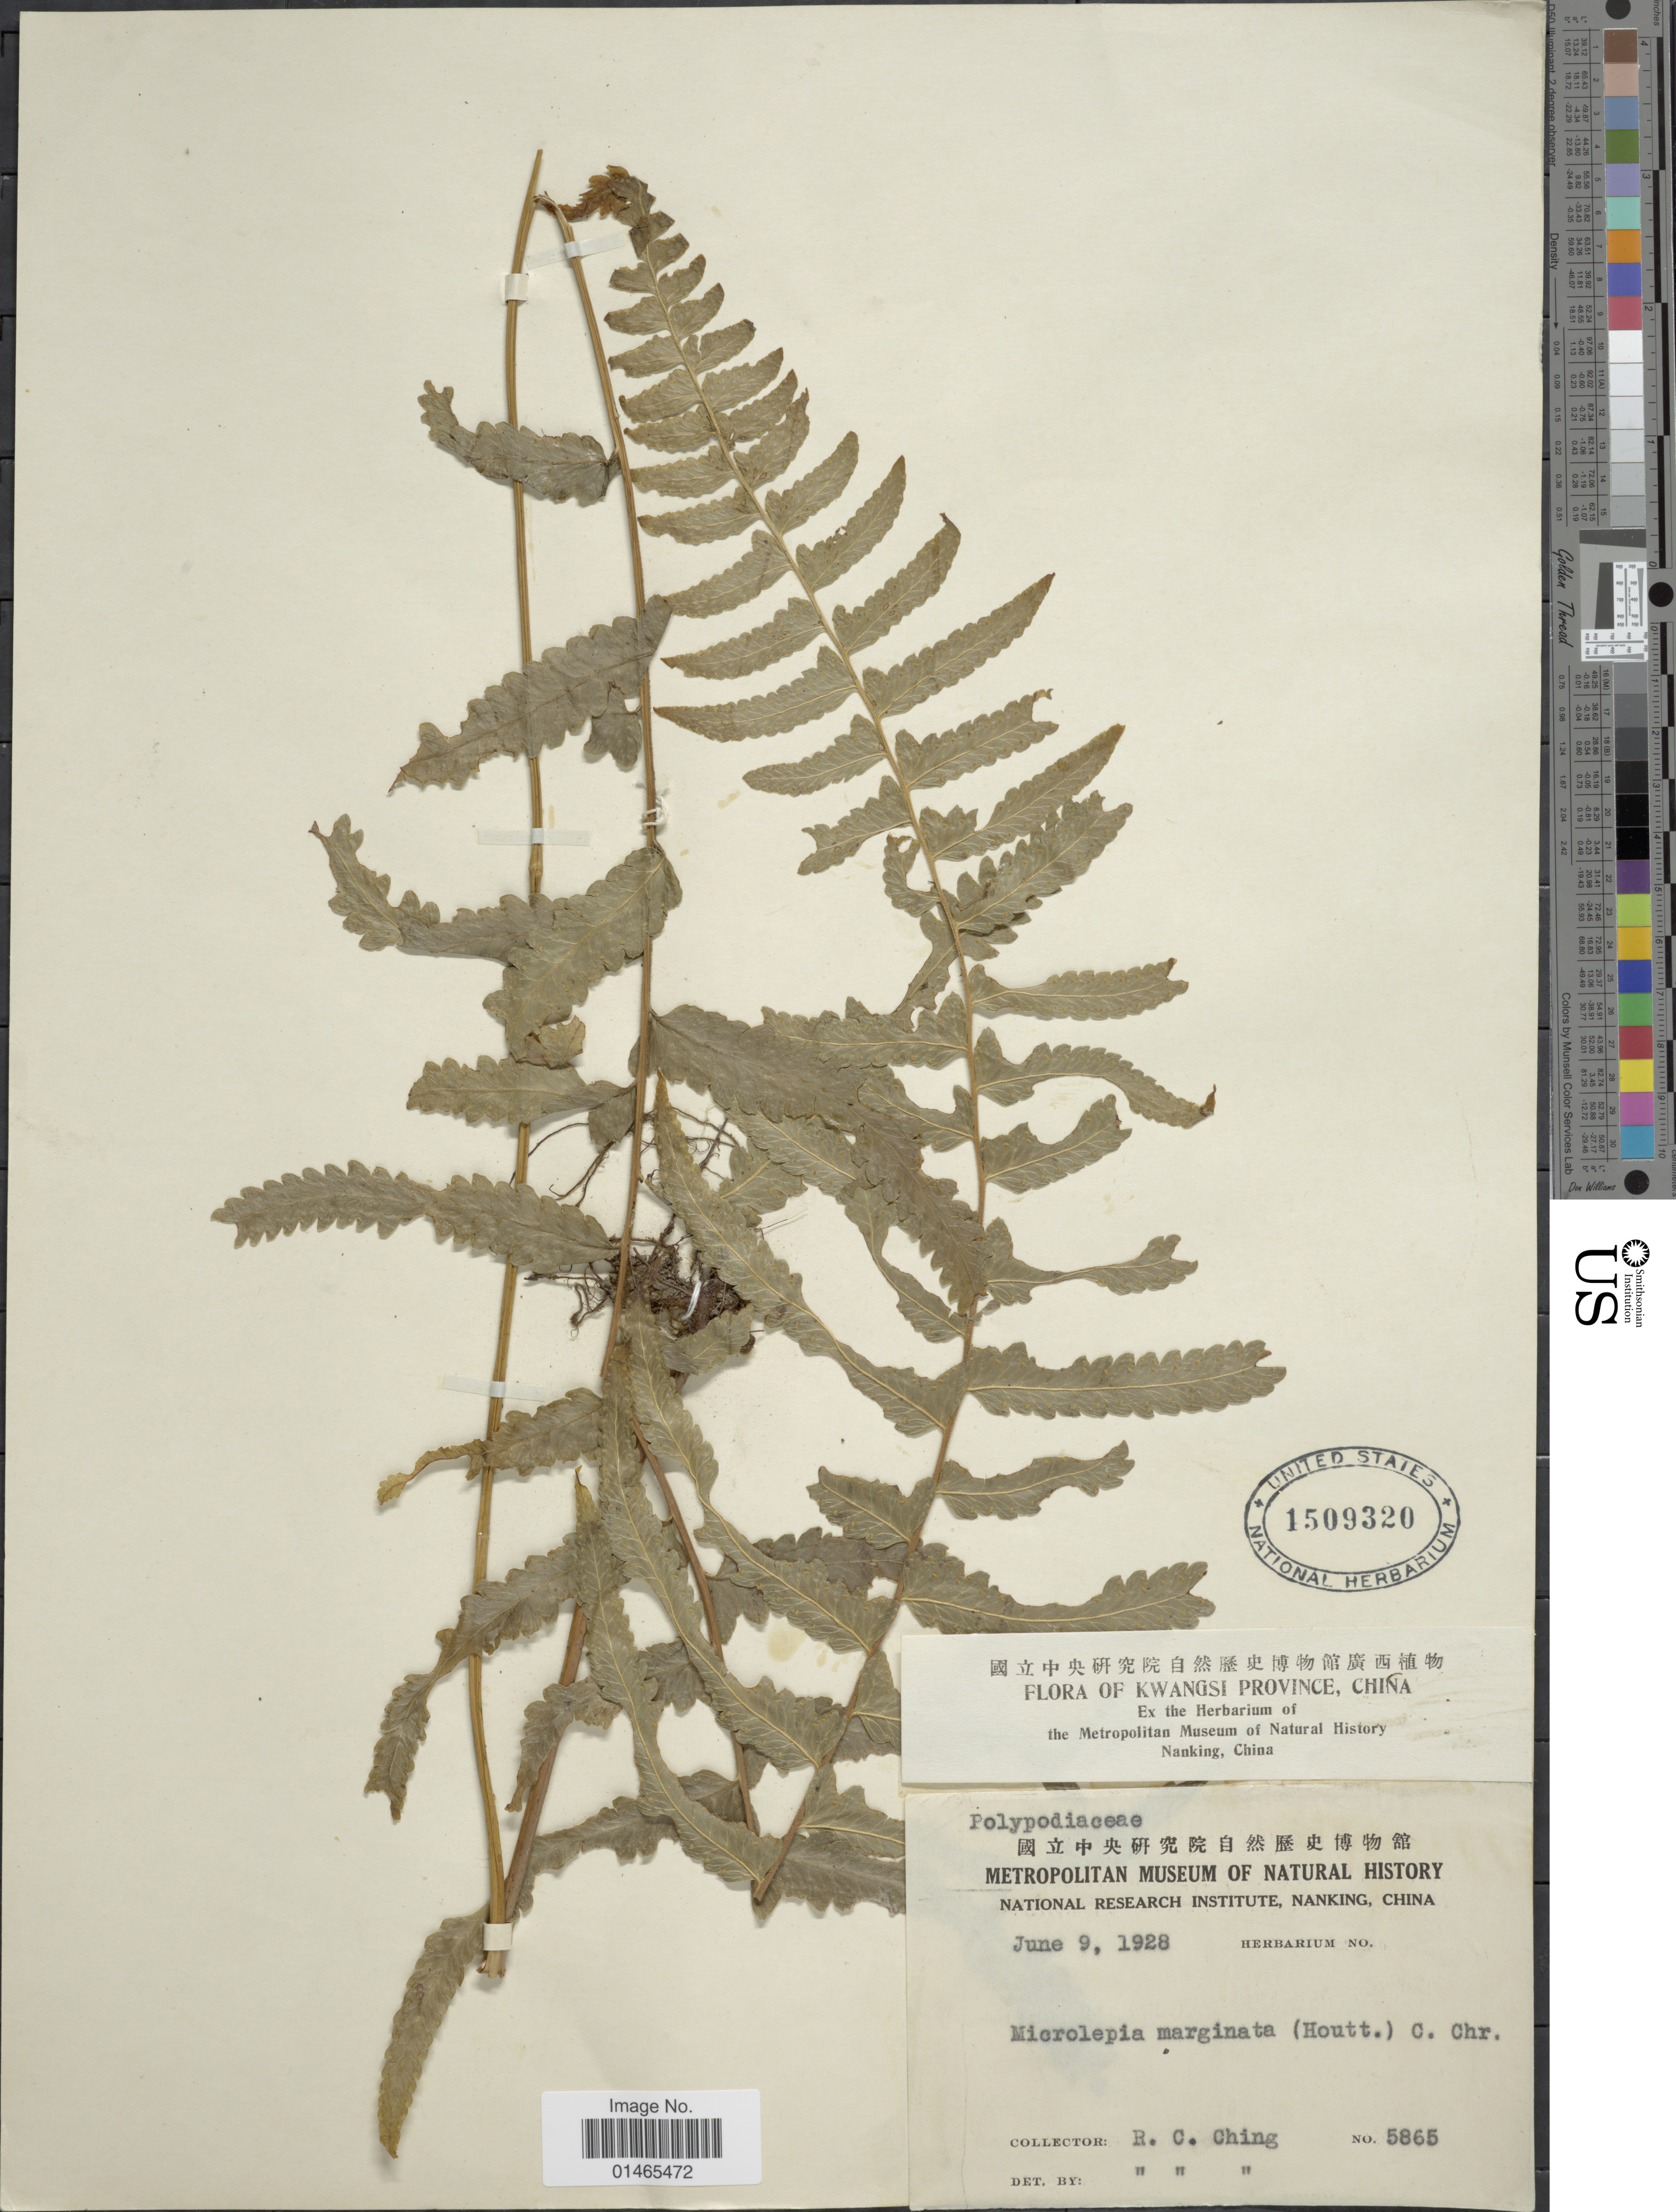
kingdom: Plantae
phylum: Tracheophyta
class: Polypodiopsida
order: Polypodiales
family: Dennstaedtiaceae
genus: Microlepia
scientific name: Microlepia marginata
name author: (Houtt.) C. Chr.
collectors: R. C. Ching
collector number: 5865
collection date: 1928-06-09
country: China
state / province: Guangxi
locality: Flora of Kwangsi province, China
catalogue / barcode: US 1509320